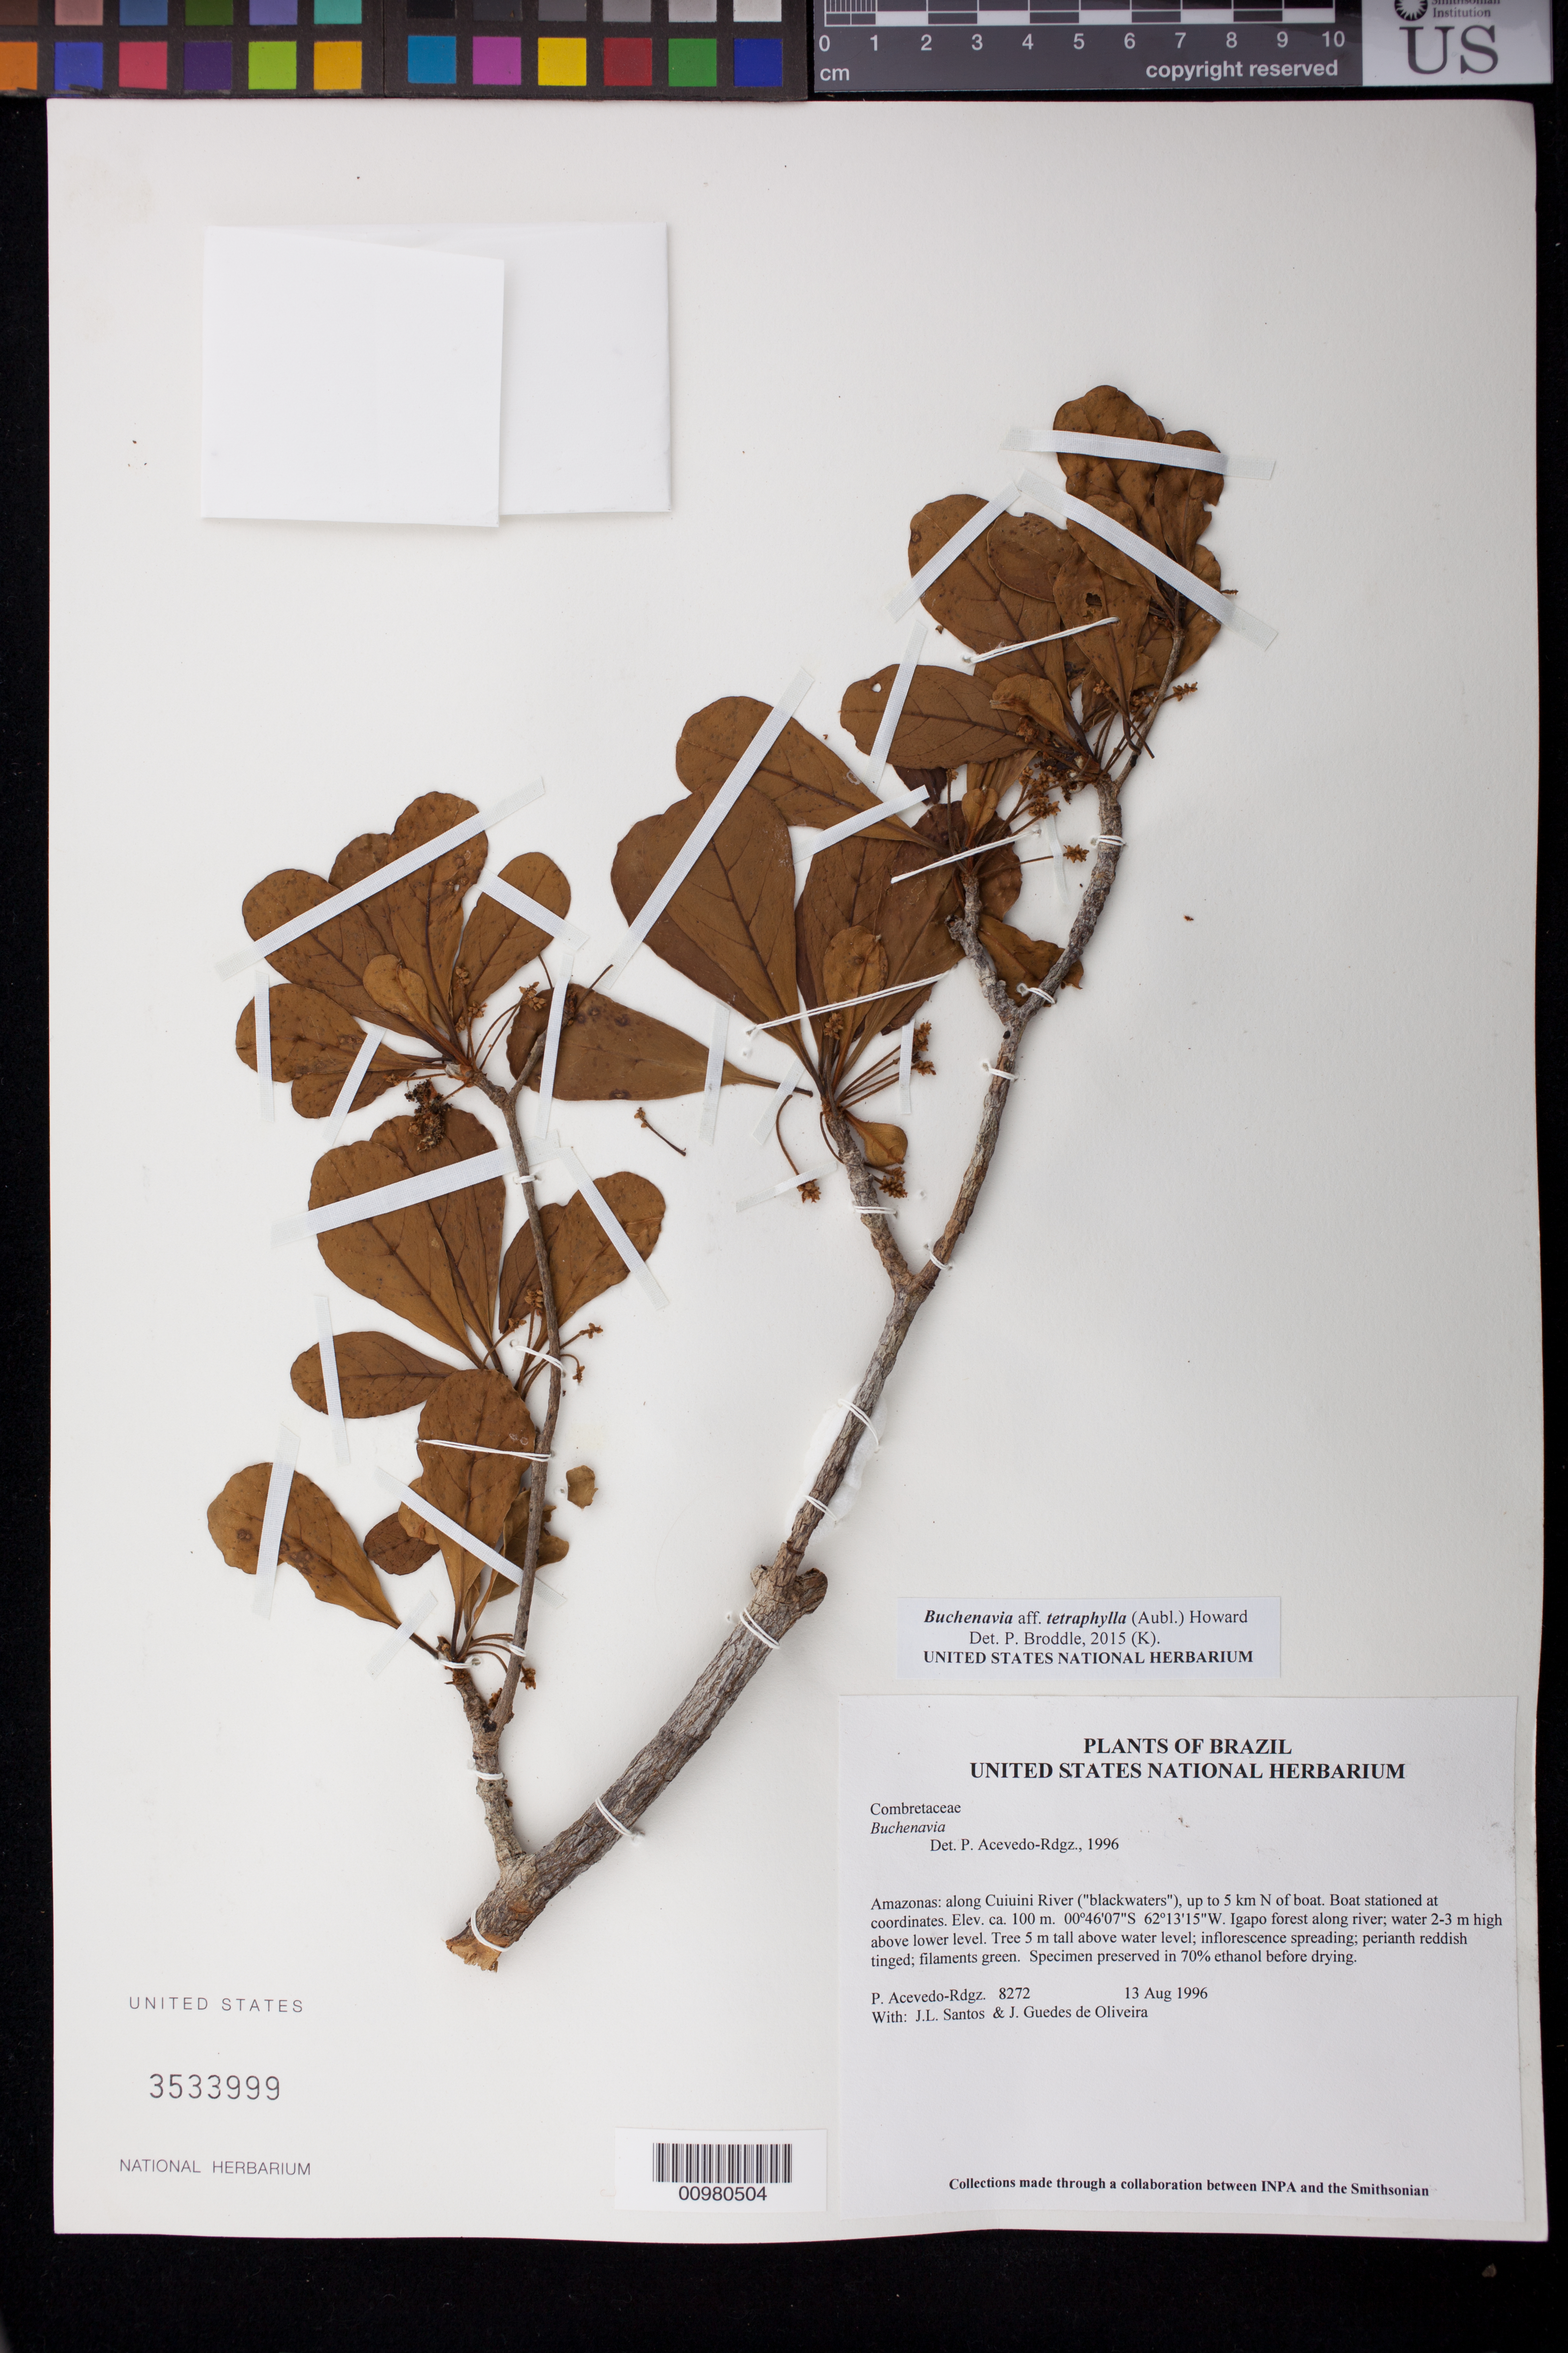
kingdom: Plantae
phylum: Tracheophyta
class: Magnoliopsida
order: Myrtales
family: Combretaceae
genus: Terminalia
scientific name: Terminalia tetraphylla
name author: (Aubl.) Gere & Boatwr.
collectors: P. Acevedo-Rodr., J. L. Santos & J. Guedes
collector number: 8272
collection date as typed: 13 Aug 1996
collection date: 1996-08-13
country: Brazil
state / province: Amazonas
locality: Amazonas: along Cuiuini River ("blackwaters"), up to 5 km N of boat. Boat stationed at coordinates.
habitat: Igapo forest along river; water 2-3 m high above lower level.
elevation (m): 100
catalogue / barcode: US 3533999